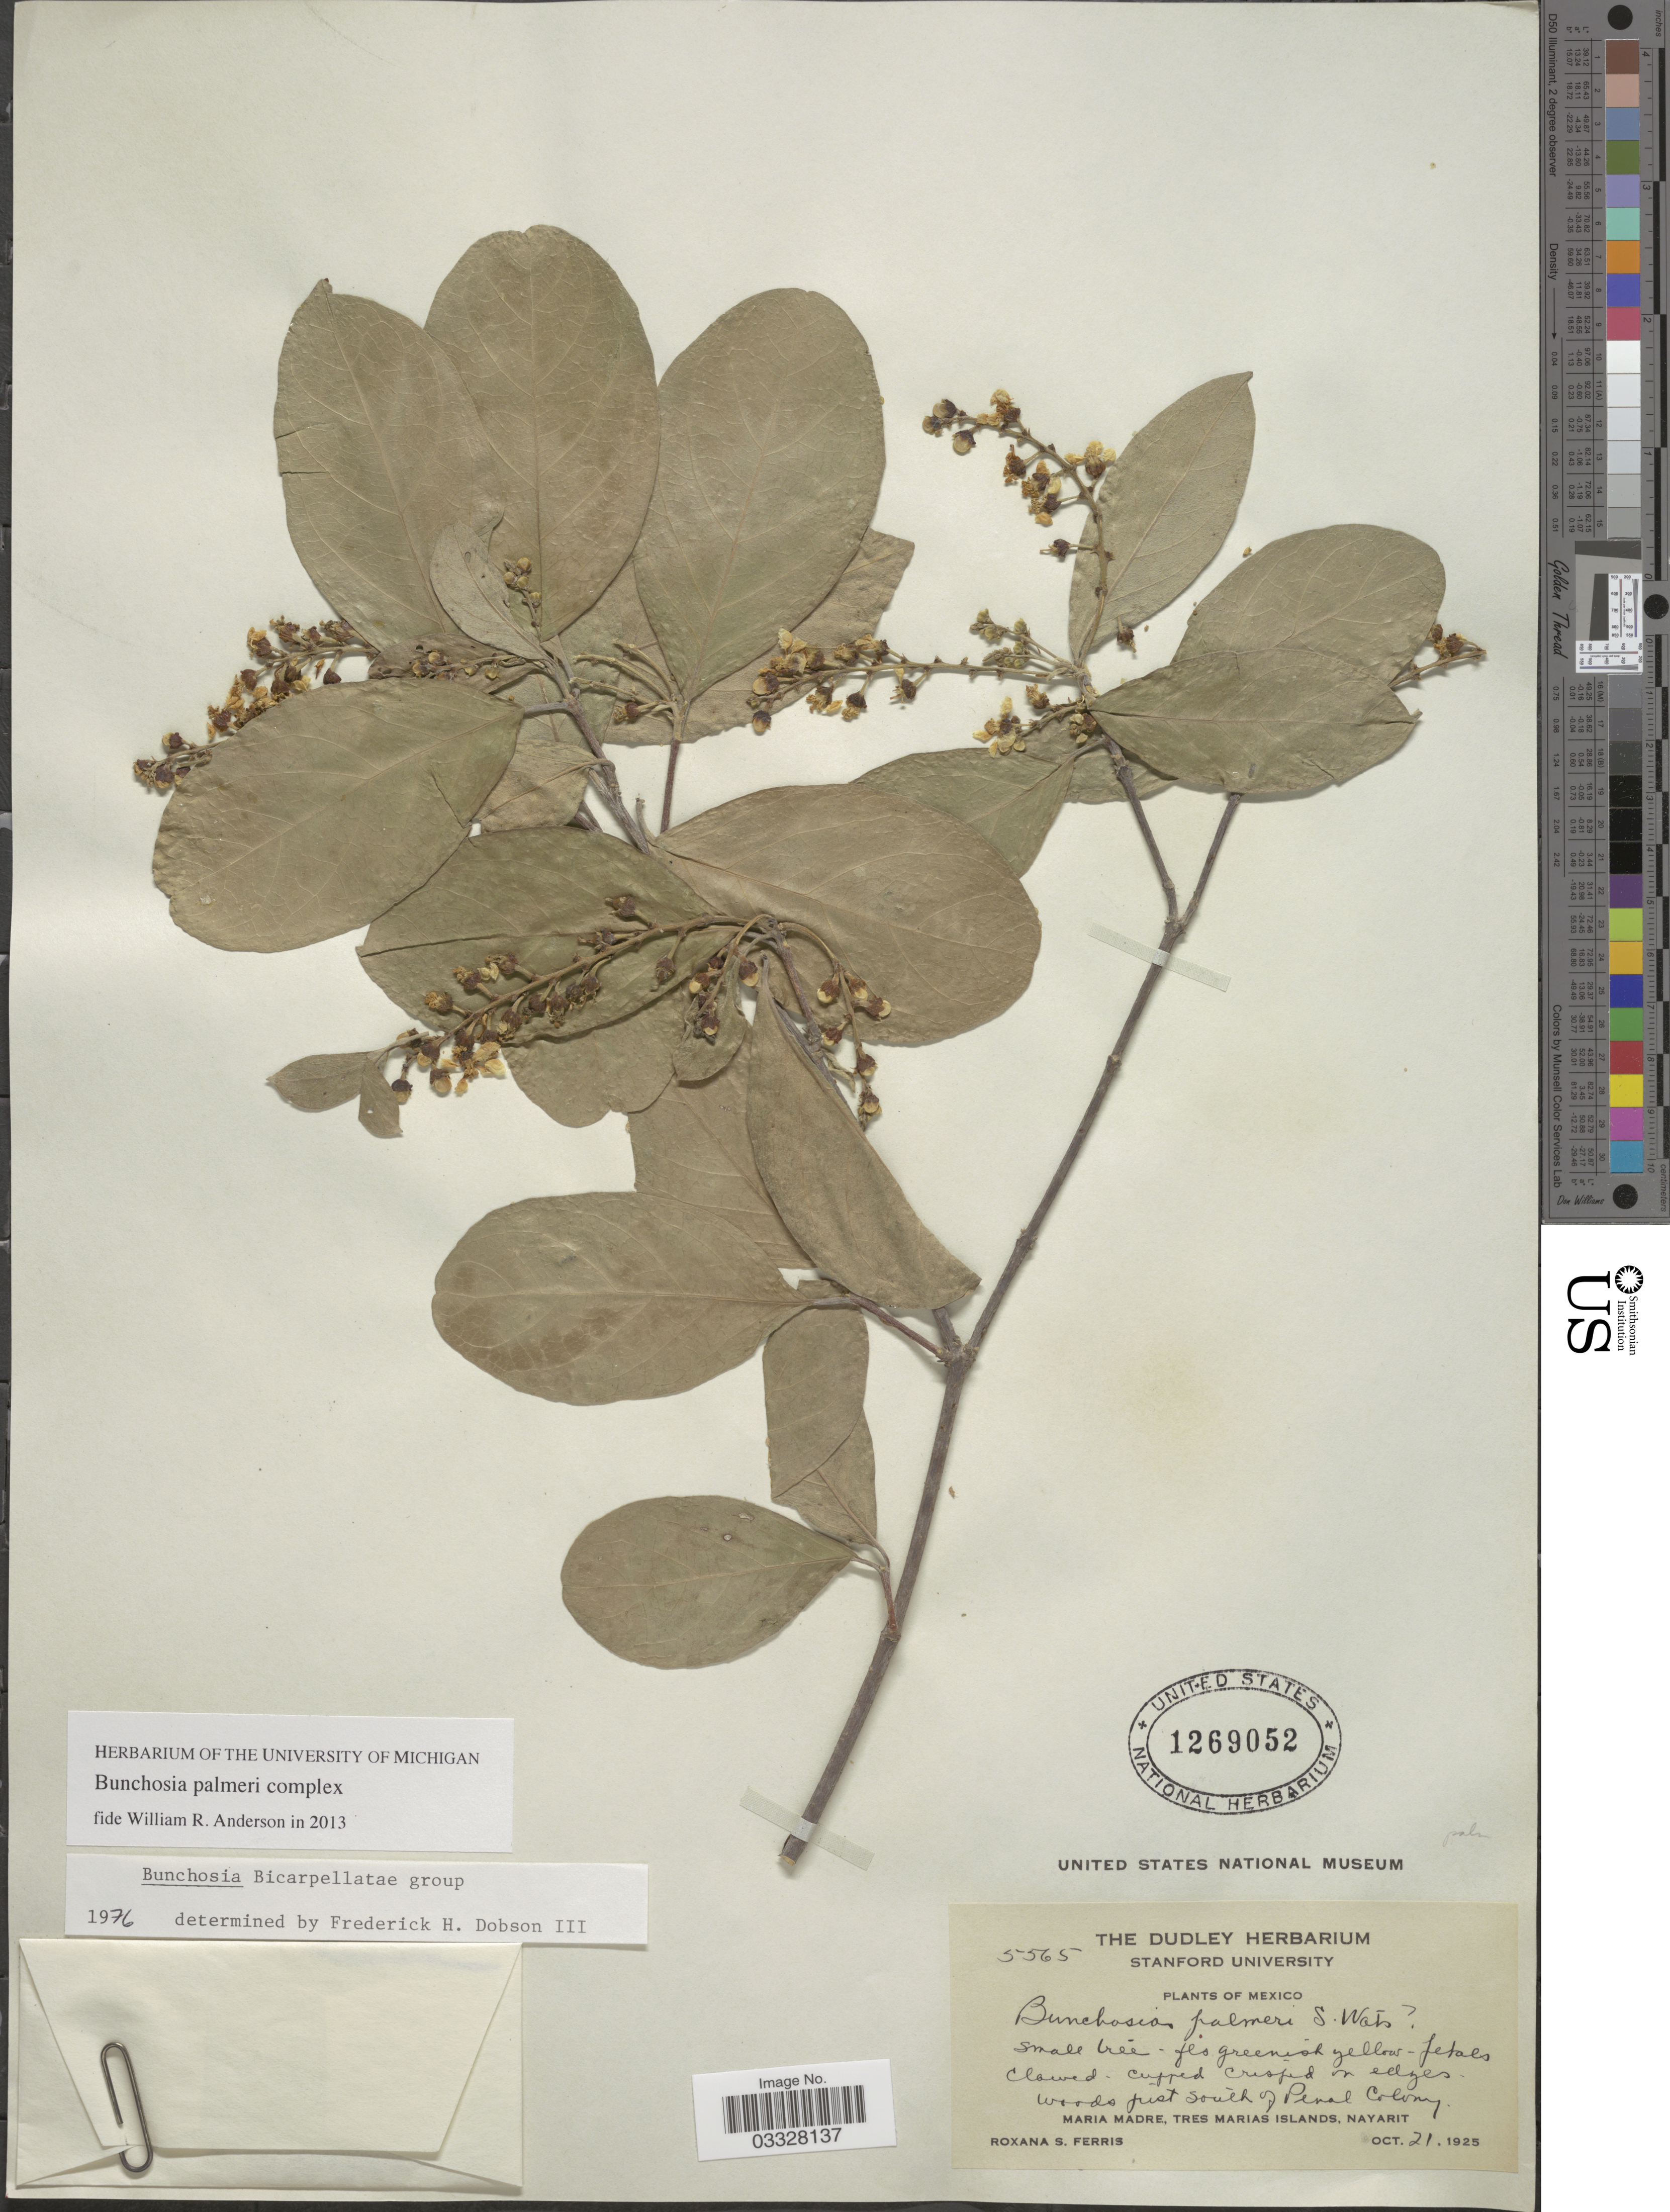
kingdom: Plantae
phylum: Tracheophyta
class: Magnoliopsida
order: Malpighiales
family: Malpighiaceae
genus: Bunchosia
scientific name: Bunchosia palmeri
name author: S. Watson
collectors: R. S. Ferris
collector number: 5565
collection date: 1925-10-21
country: Mexico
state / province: Nayarit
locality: Woods just south of Penal Colony. Maria Madre, Tres Marias Islands.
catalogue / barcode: US 1269052